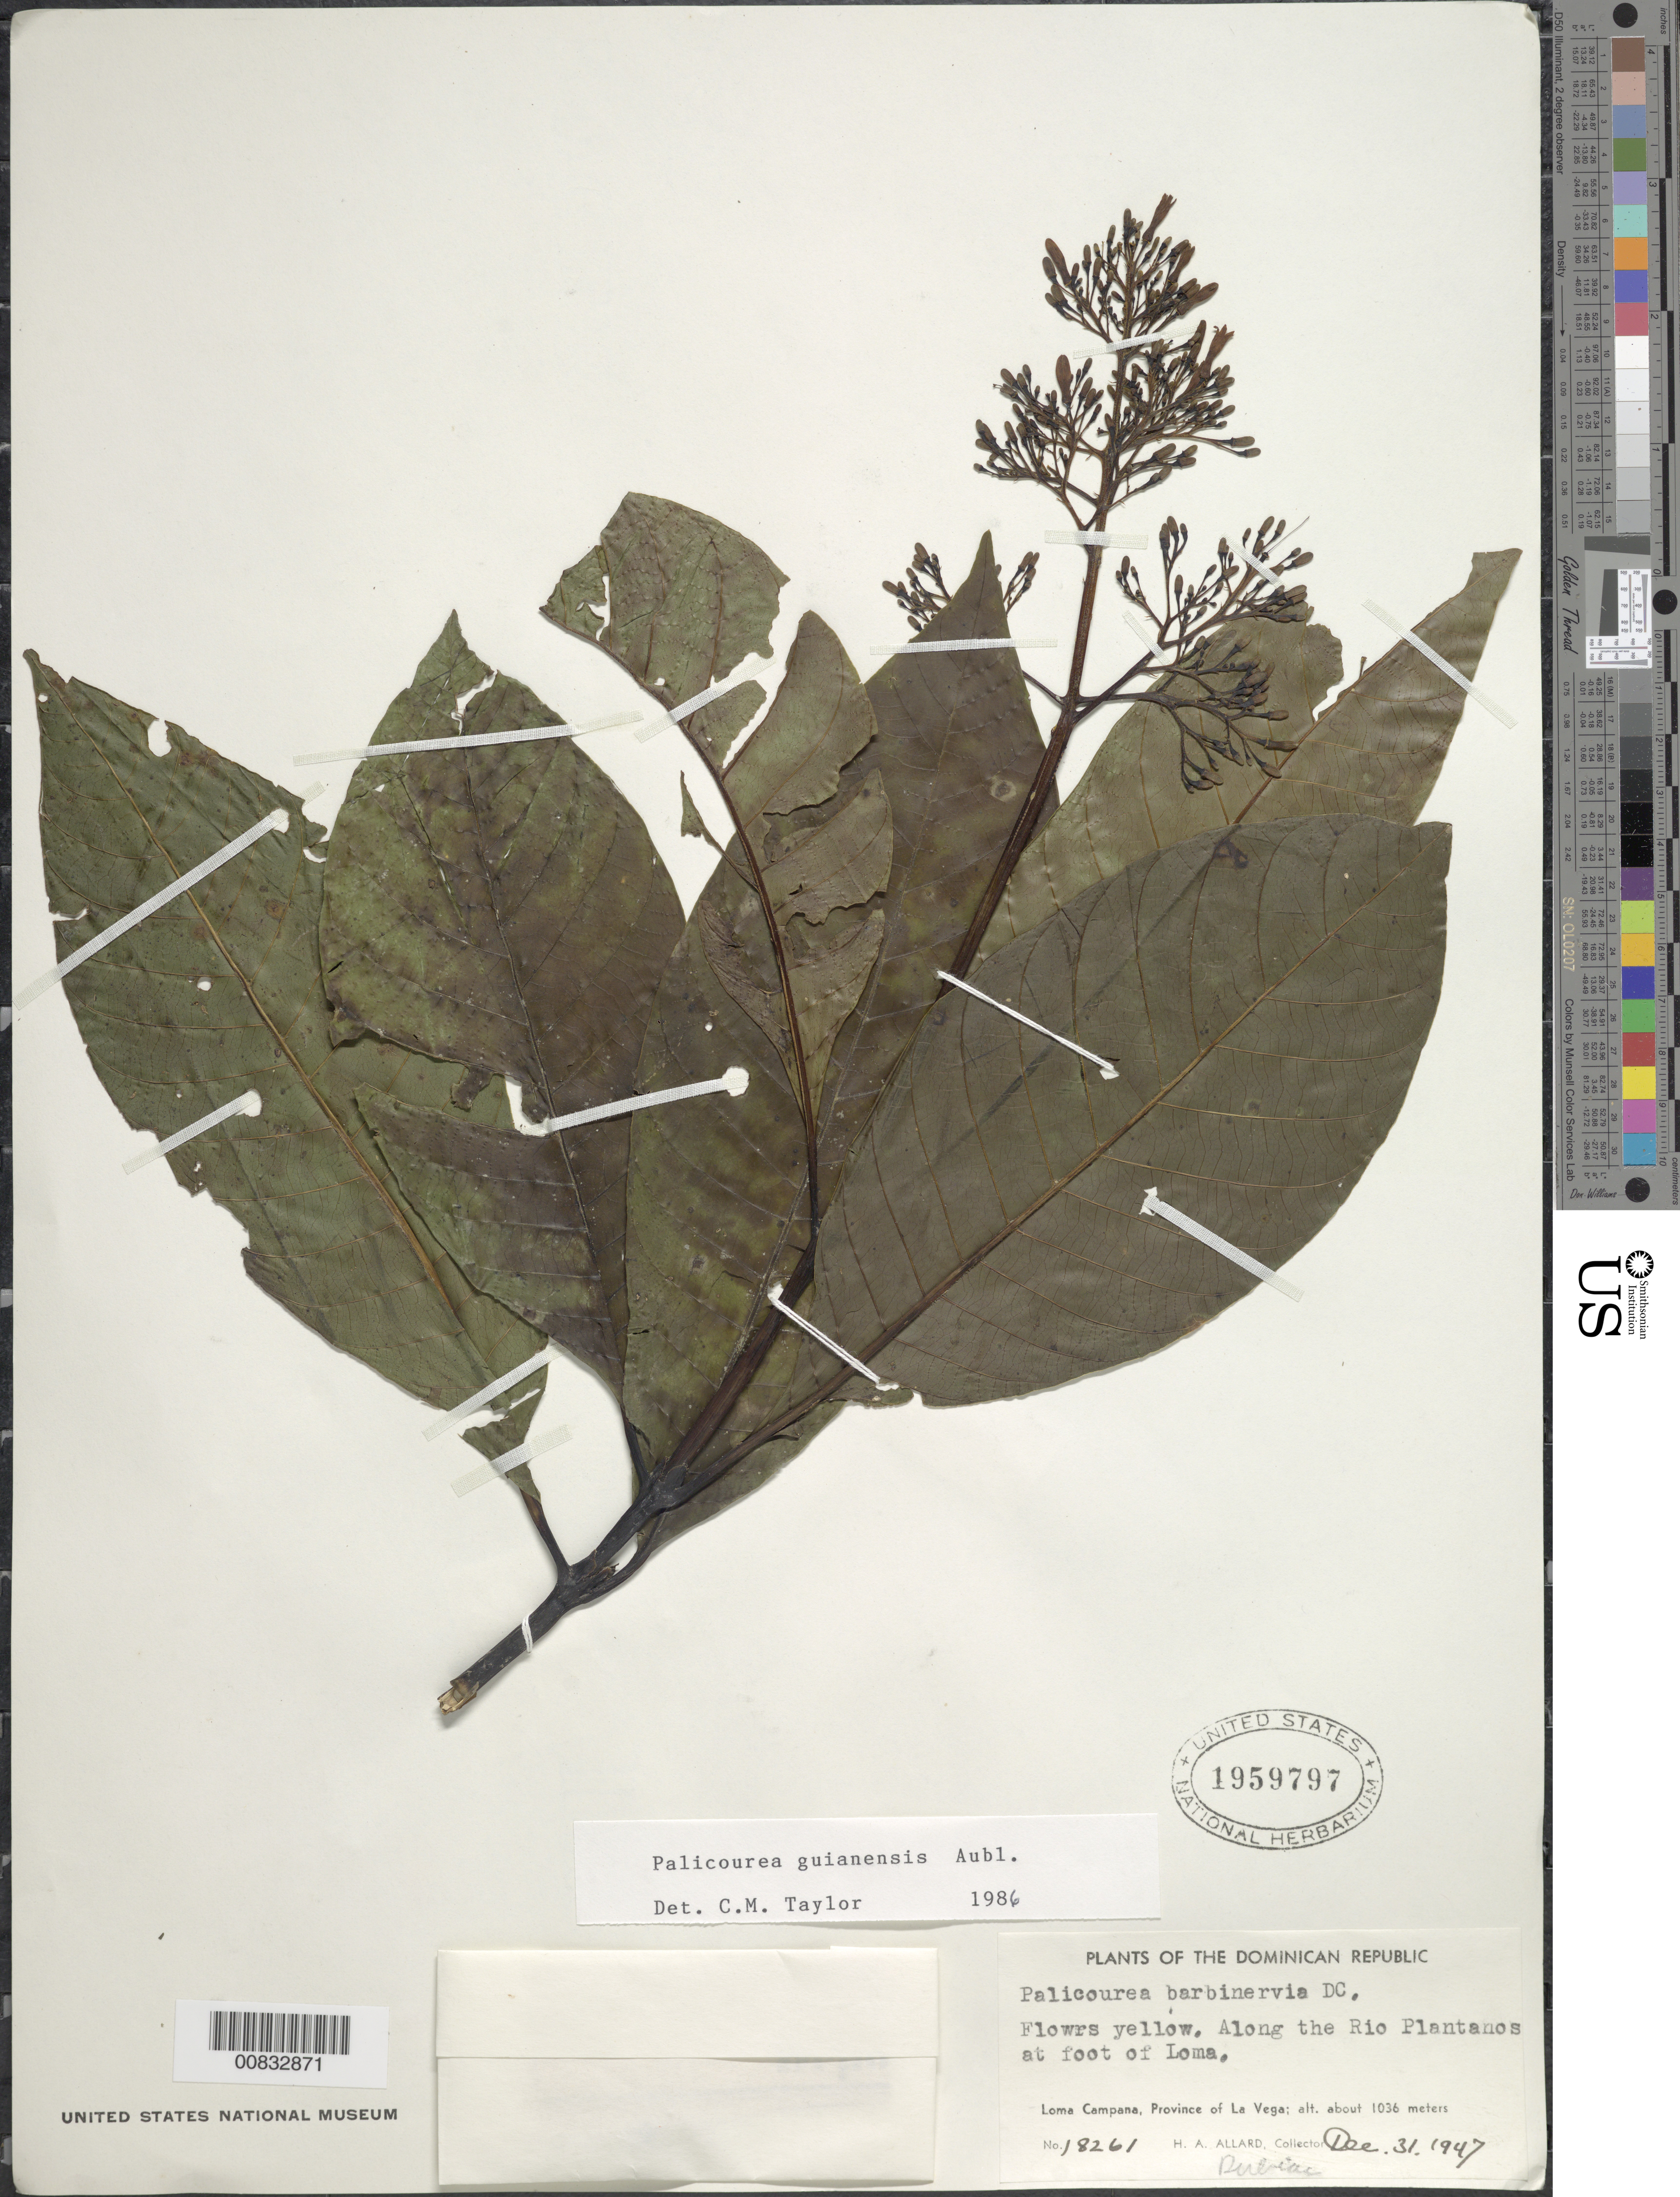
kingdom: Plantae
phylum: Tracheophyta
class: Magnoliopsida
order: Gentianales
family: Rubiaceae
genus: Palicourea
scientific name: Palicourea guianensis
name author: Aubl.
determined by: Taylor, Charlotte M.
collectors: H. A. Allard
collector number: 18261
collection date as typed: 31 Dec 1947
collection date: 1947-12-31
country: Dominican Republic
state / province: La Vega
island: Hispaniola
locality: Loma Campana, Rio Los Plantanos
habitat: Along the river at foot of loma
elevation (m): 1036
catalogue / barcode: US 1959797